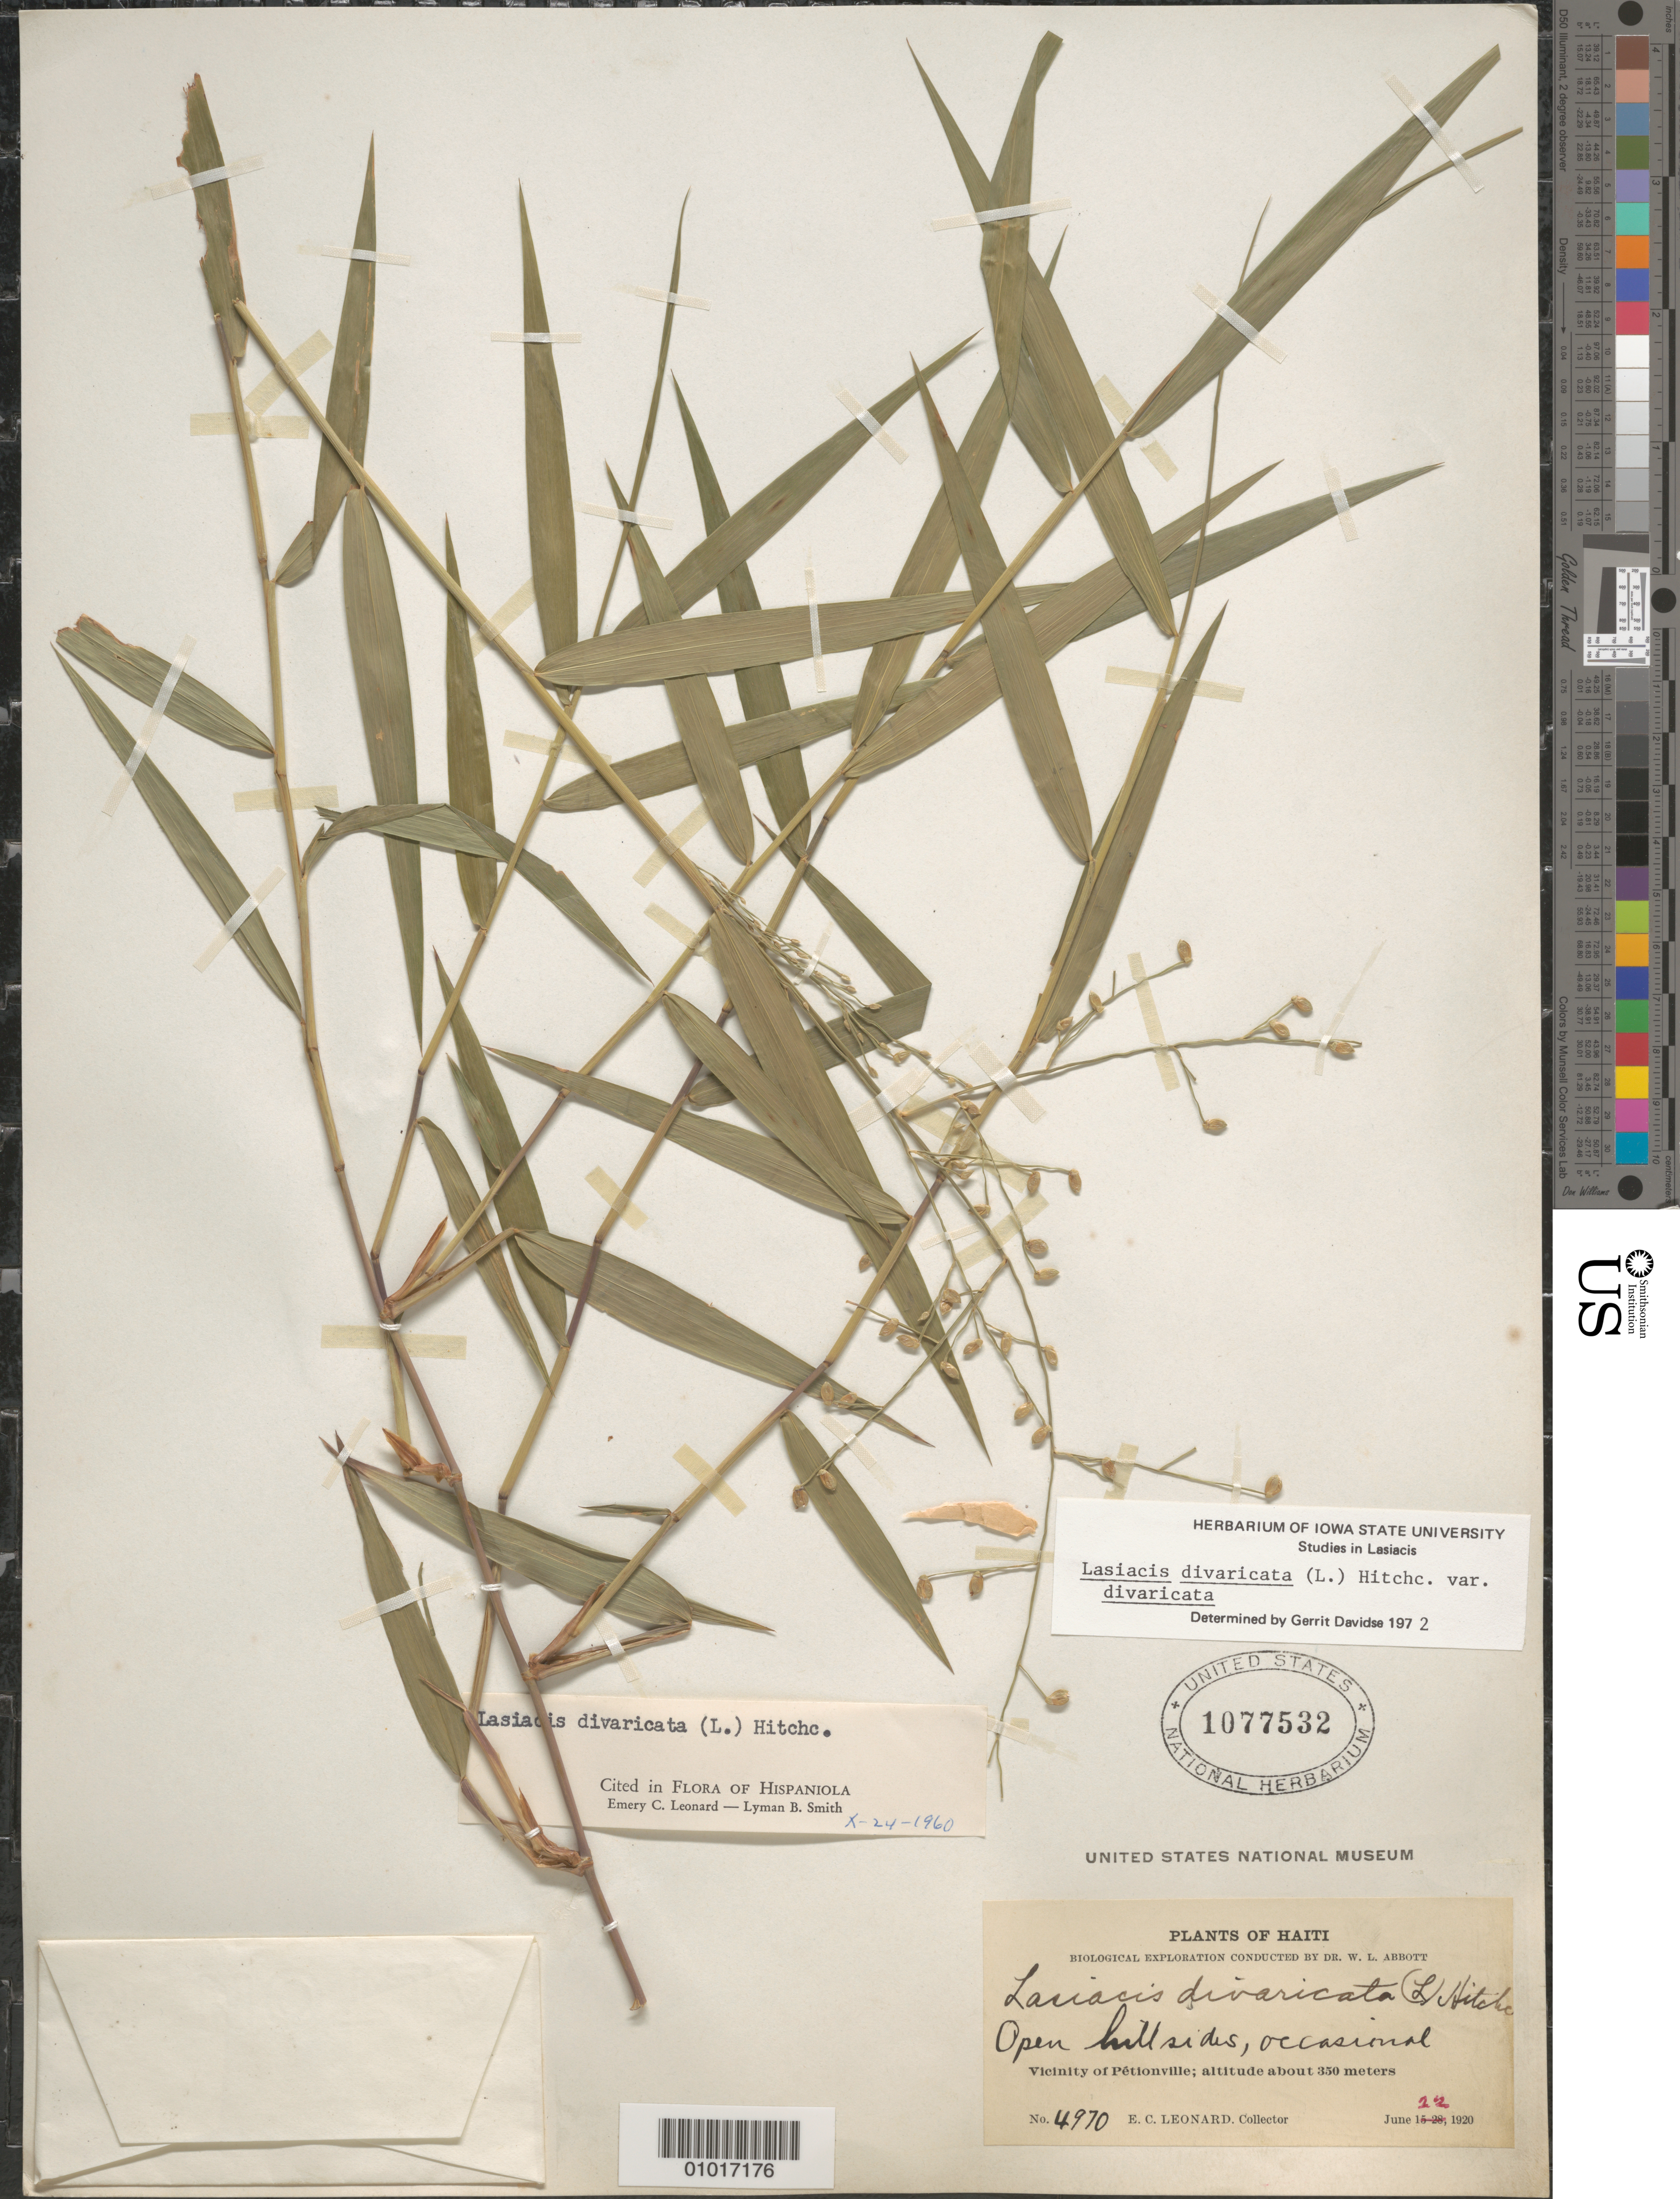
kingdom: Plantae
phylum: Tracheophyta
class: Liliopsida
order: Poales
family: Poaceae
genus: Lasiacis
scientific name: Lasiacis divaricata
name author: (L.) Hitchc.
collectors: E. C. Leonard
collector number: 4970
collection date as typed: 22 Jun 1920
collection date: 1920-06-22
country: Haiti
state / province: Óuest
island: Hispaniola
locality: Vicinity of Petionville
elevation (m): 350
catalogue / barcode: US 1077532